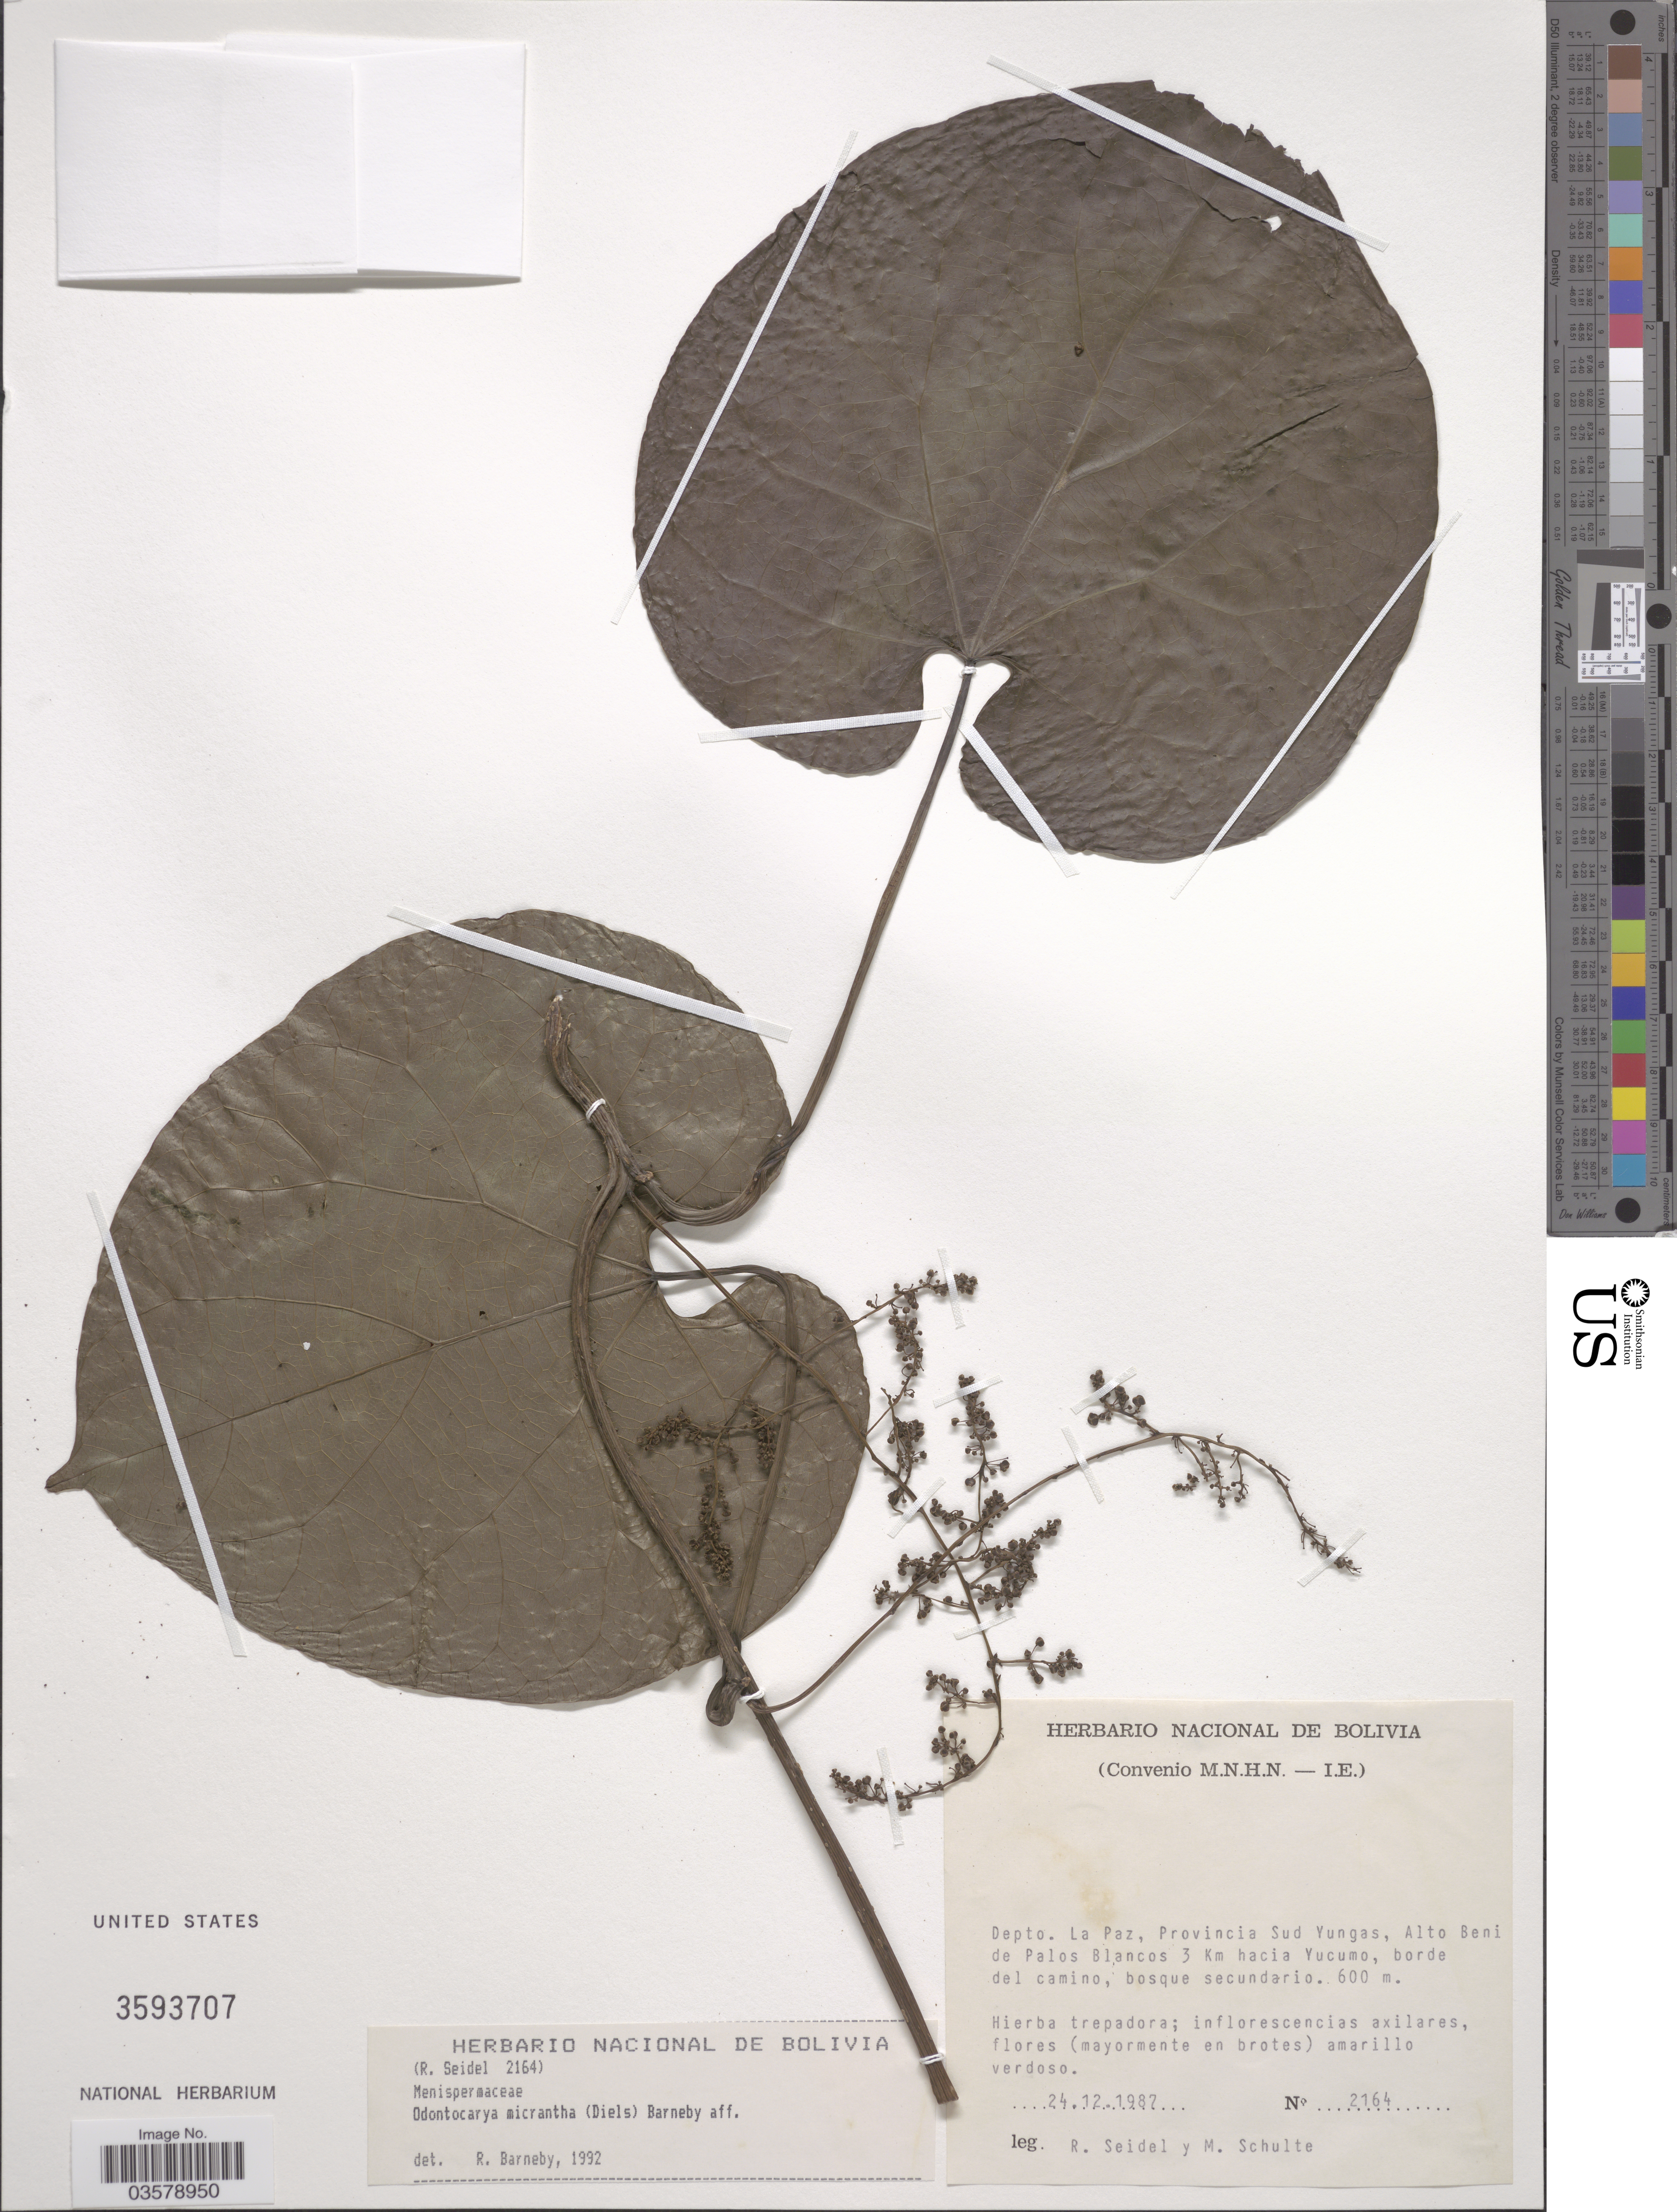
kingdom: Plantae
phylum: Tracheophyta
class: Magnoliopsida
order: Ranunculales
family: Menispermaceae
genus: Odontocarya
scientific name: Odontocarya micrantha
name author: (Diels) Barneby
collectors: R. Seidel & M. Schulte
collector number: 2164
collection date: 1987-12-24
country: Bolivia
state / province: La Paz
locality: Depto. La Paz, Provincia Sud Yungas, Alto Beni de Palos Blancos 3 Km hacia Yucumo, borde del camino.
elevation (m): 600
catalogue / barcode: US 3593707